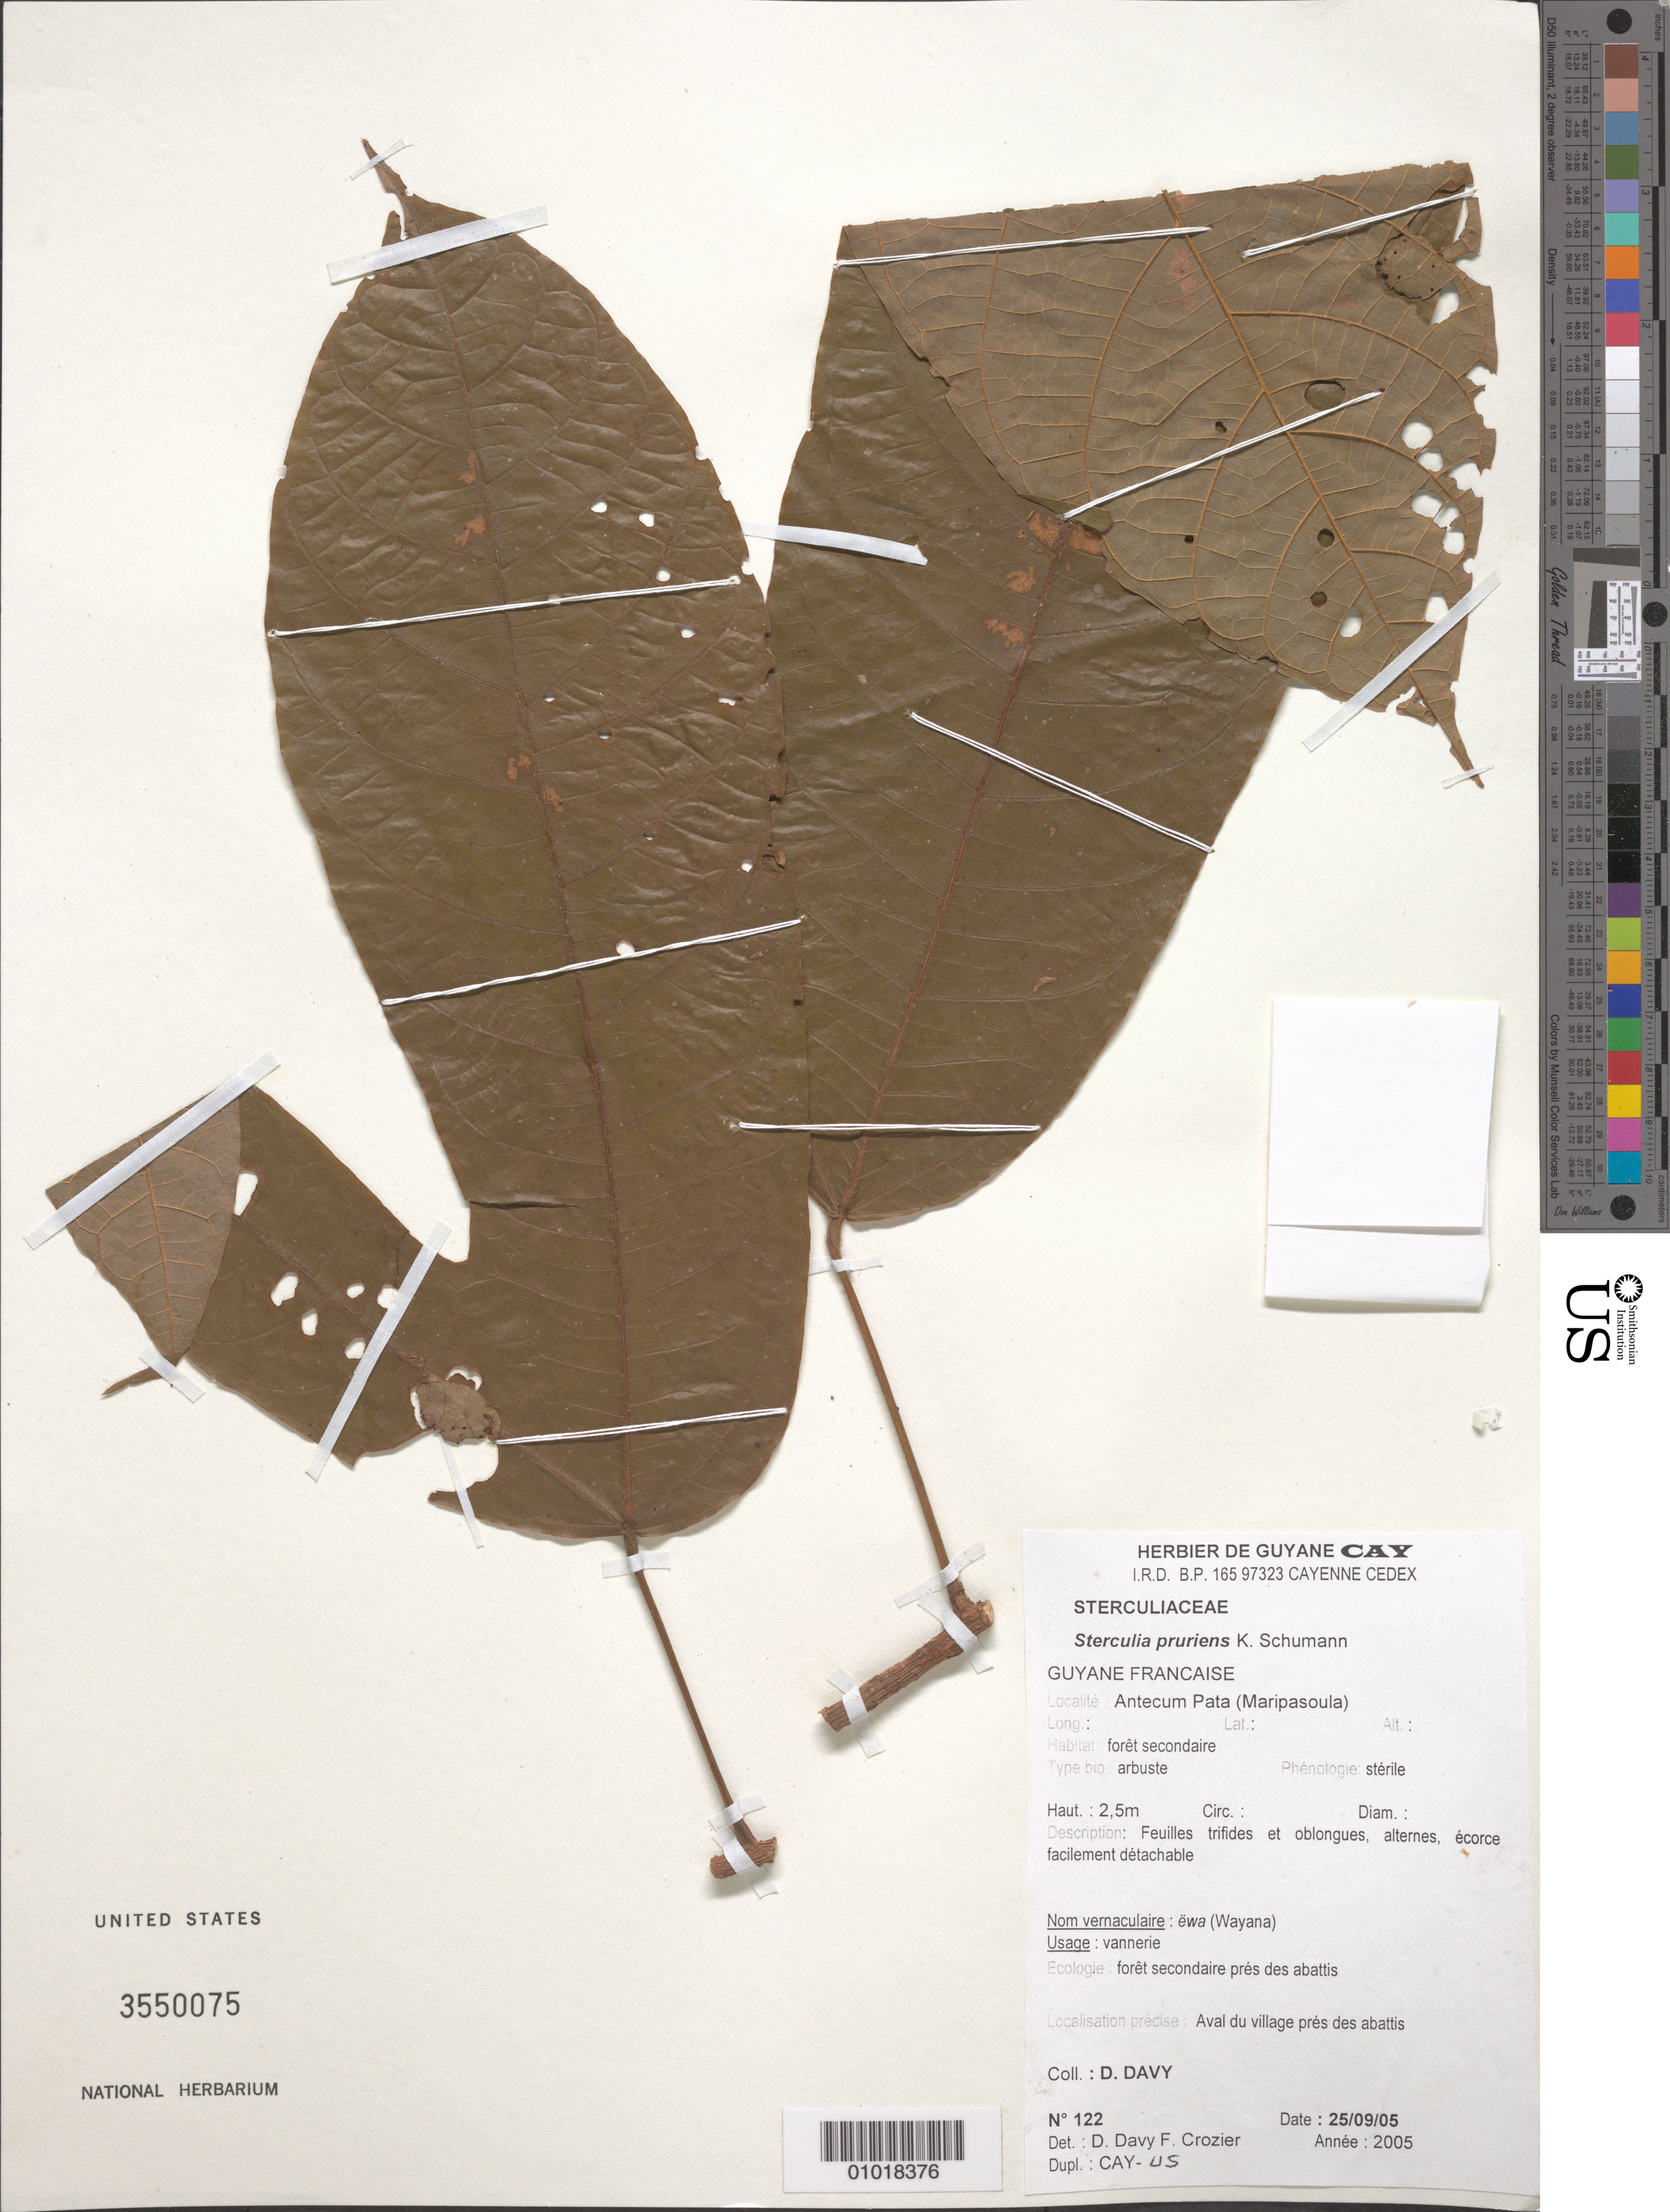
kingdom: Plantae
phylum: Tracheophyta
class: Magnoliopsida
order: Malvales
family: Malvaceae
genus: Sterculia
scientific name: Sterculia pruriens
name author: (Aubl.) K. Schum.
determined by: Davy, D.; Crozier, F.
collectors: D. Davy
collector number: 122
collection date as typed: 25-Sep-05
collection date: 2005-09-25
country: French Guiana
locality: Antecum Pata (Maripasoula), avale du village pres des abattis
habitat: Foret secondaire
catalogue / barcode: US 3550075